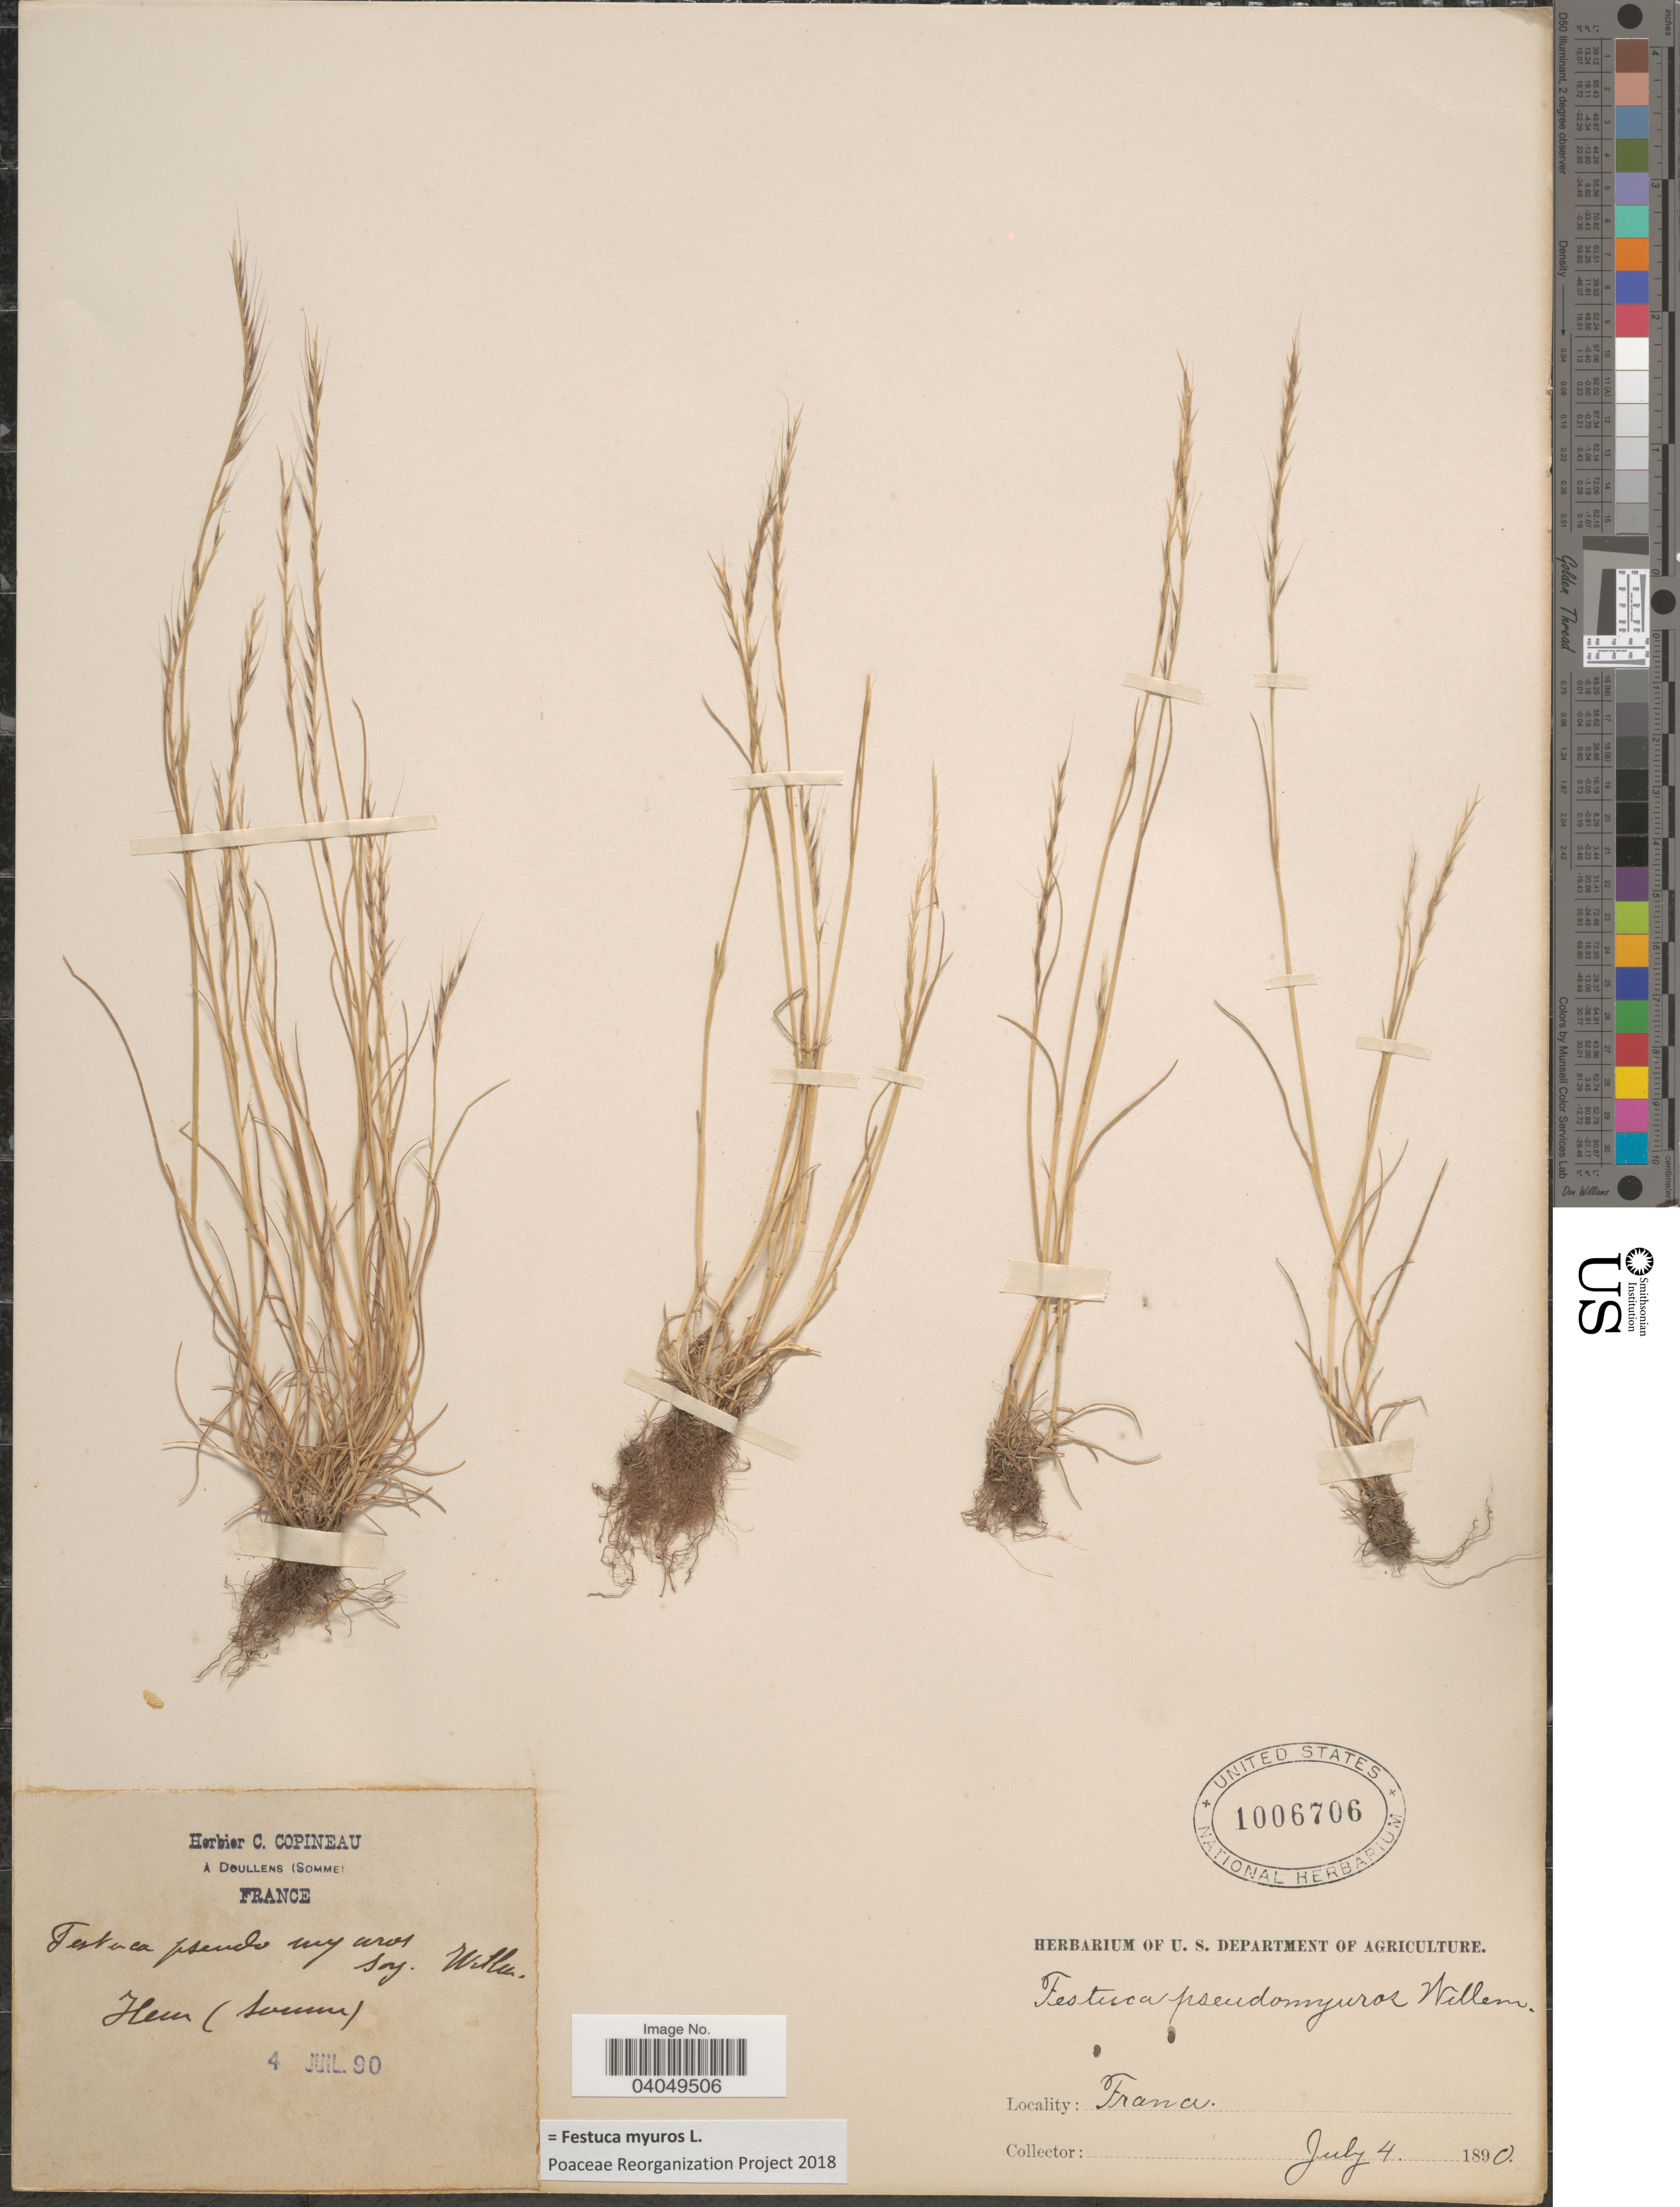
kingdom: Plantae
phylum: Tracheophyta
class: Liliopsida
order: Poales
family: Poaceae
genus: Festuca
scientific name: Festuca myuros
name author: L.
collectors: ex herb. C. Copineau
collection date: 1890-07-04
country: France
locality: Ham (Somme).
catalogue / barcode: US 1006706